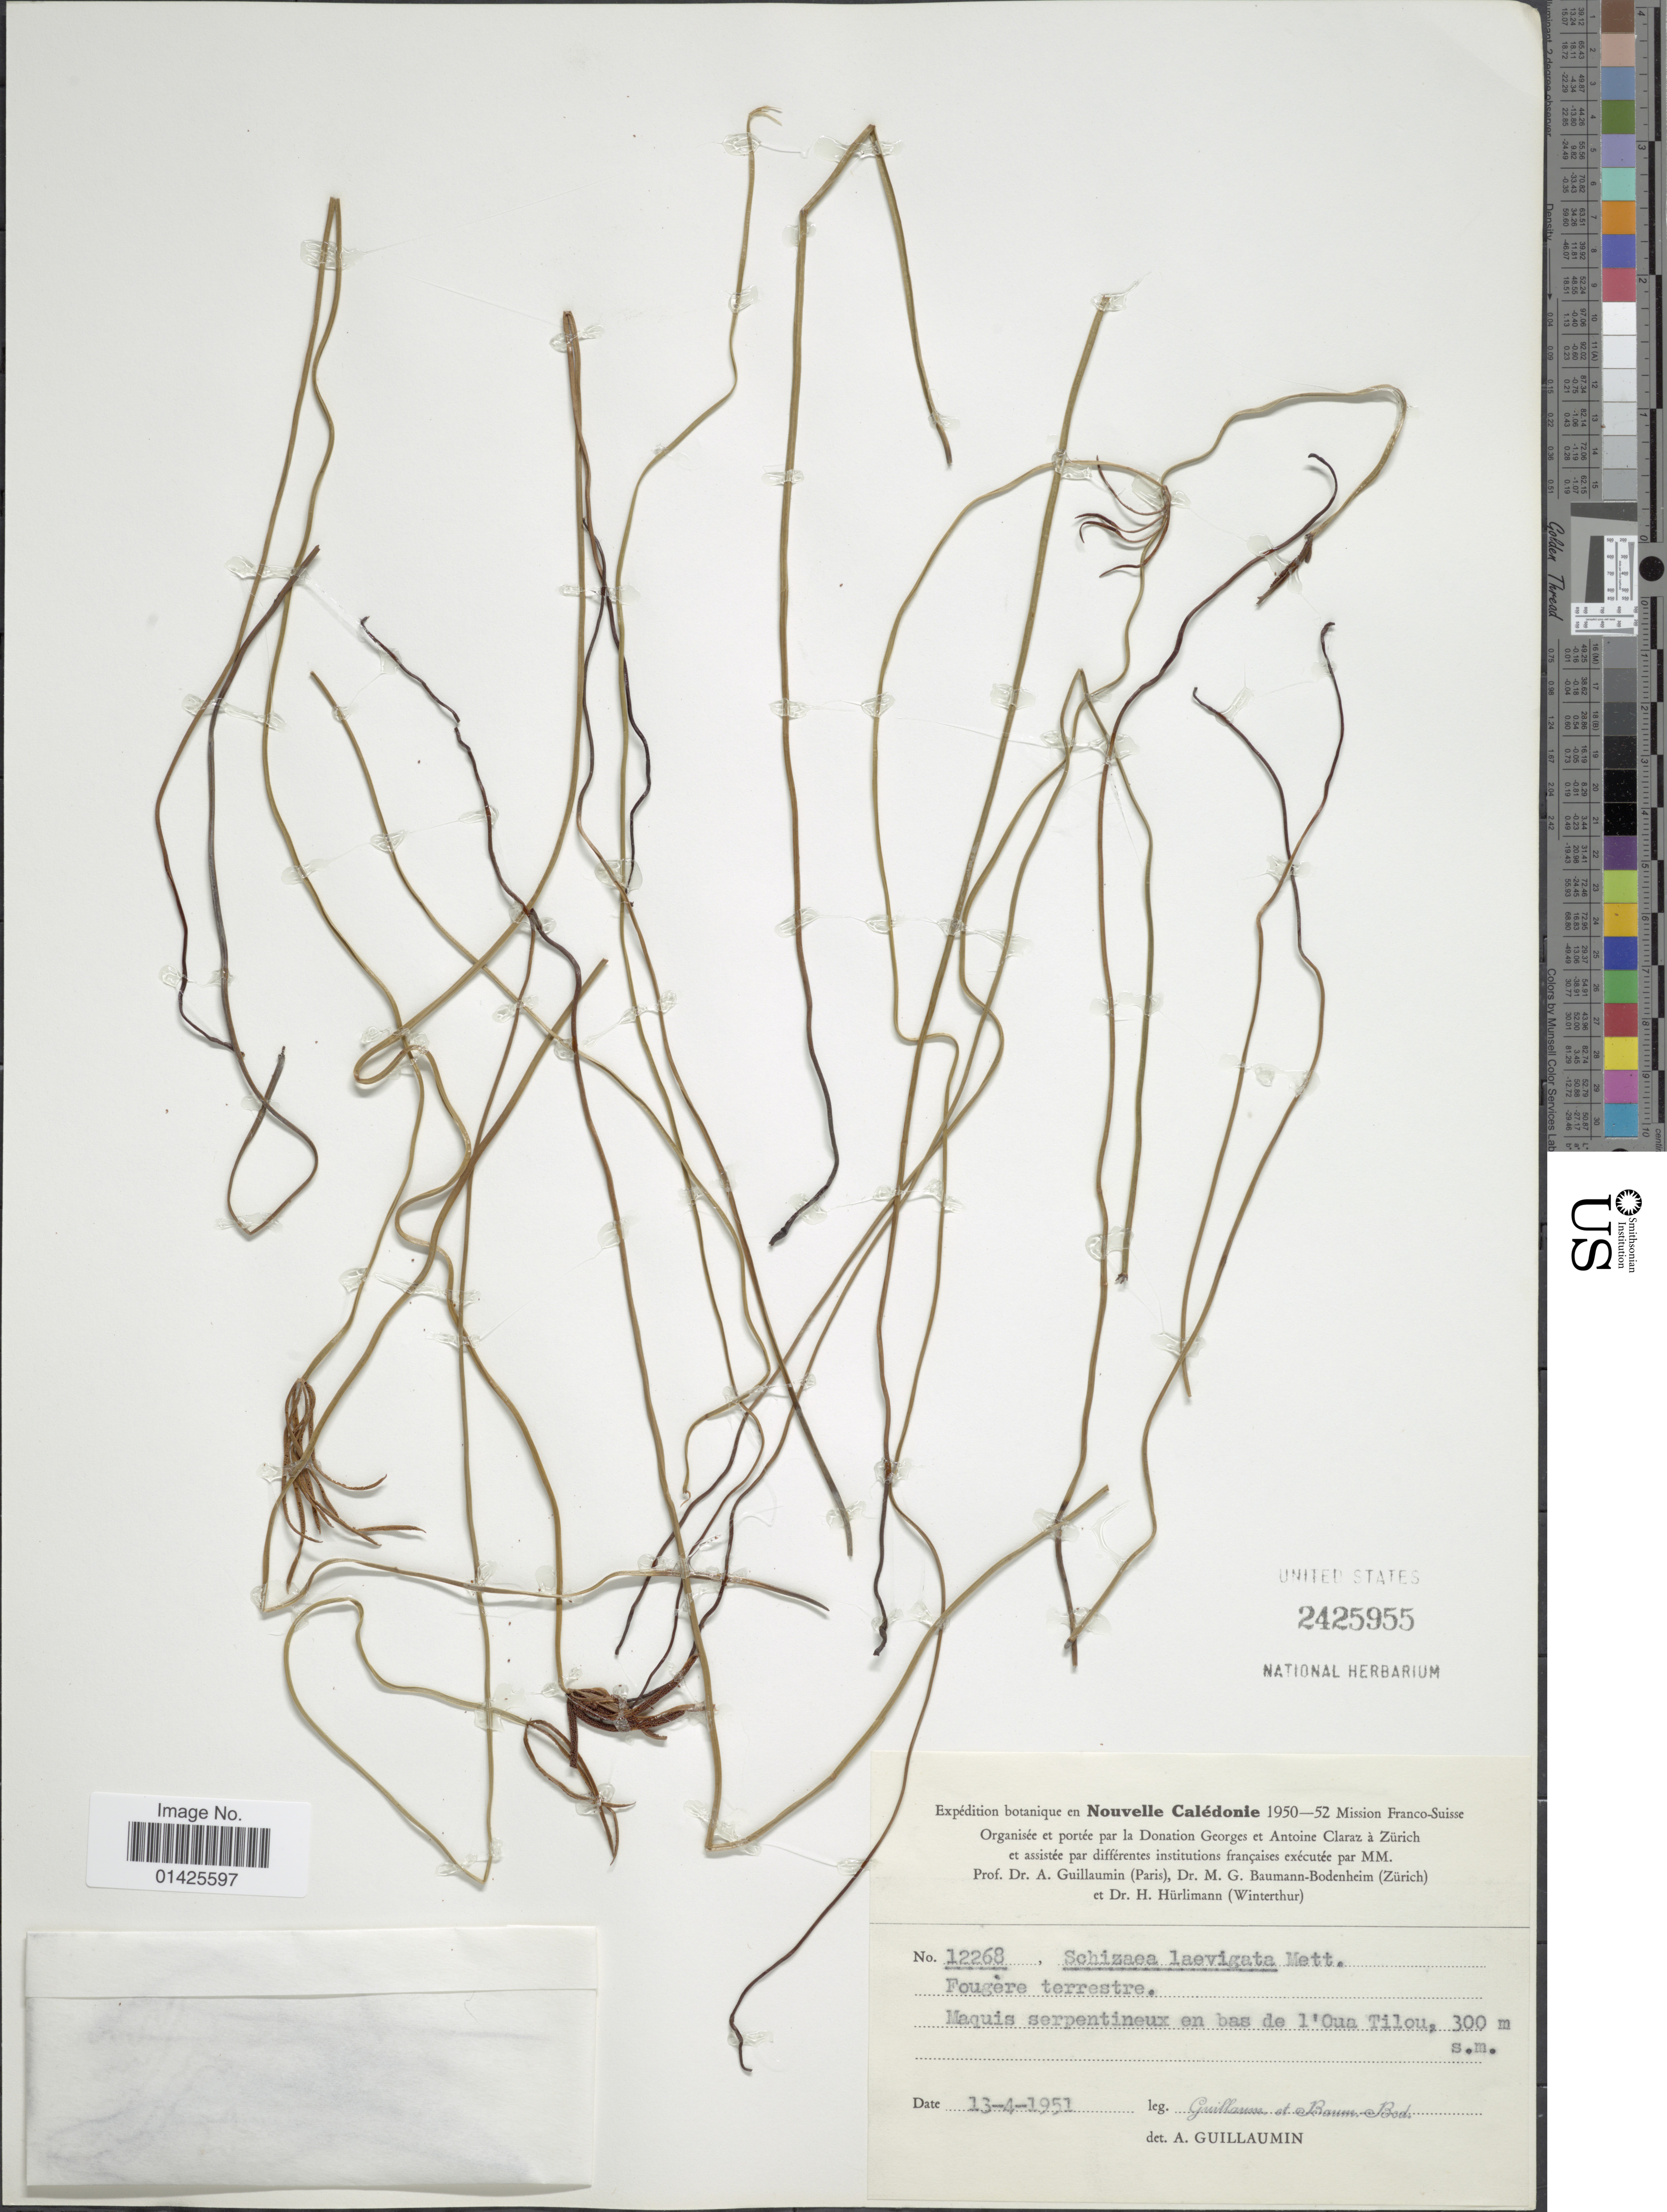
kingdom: Plantae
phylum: Tracheophyta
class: Polypodiopsida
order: Schizaeales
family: Schizaeaceae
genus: Actinostachys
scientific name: Actinostachys laevigata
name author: (Mett.) C.F. Reed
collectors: A. Guillaumin & M. G. Baumann-Bodenheim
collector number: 12268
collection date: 1951-04-13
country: New Caledonia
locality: Maquis serpentineux en bas de l'Oua Tillau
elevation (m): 300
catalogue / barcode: US 2425955